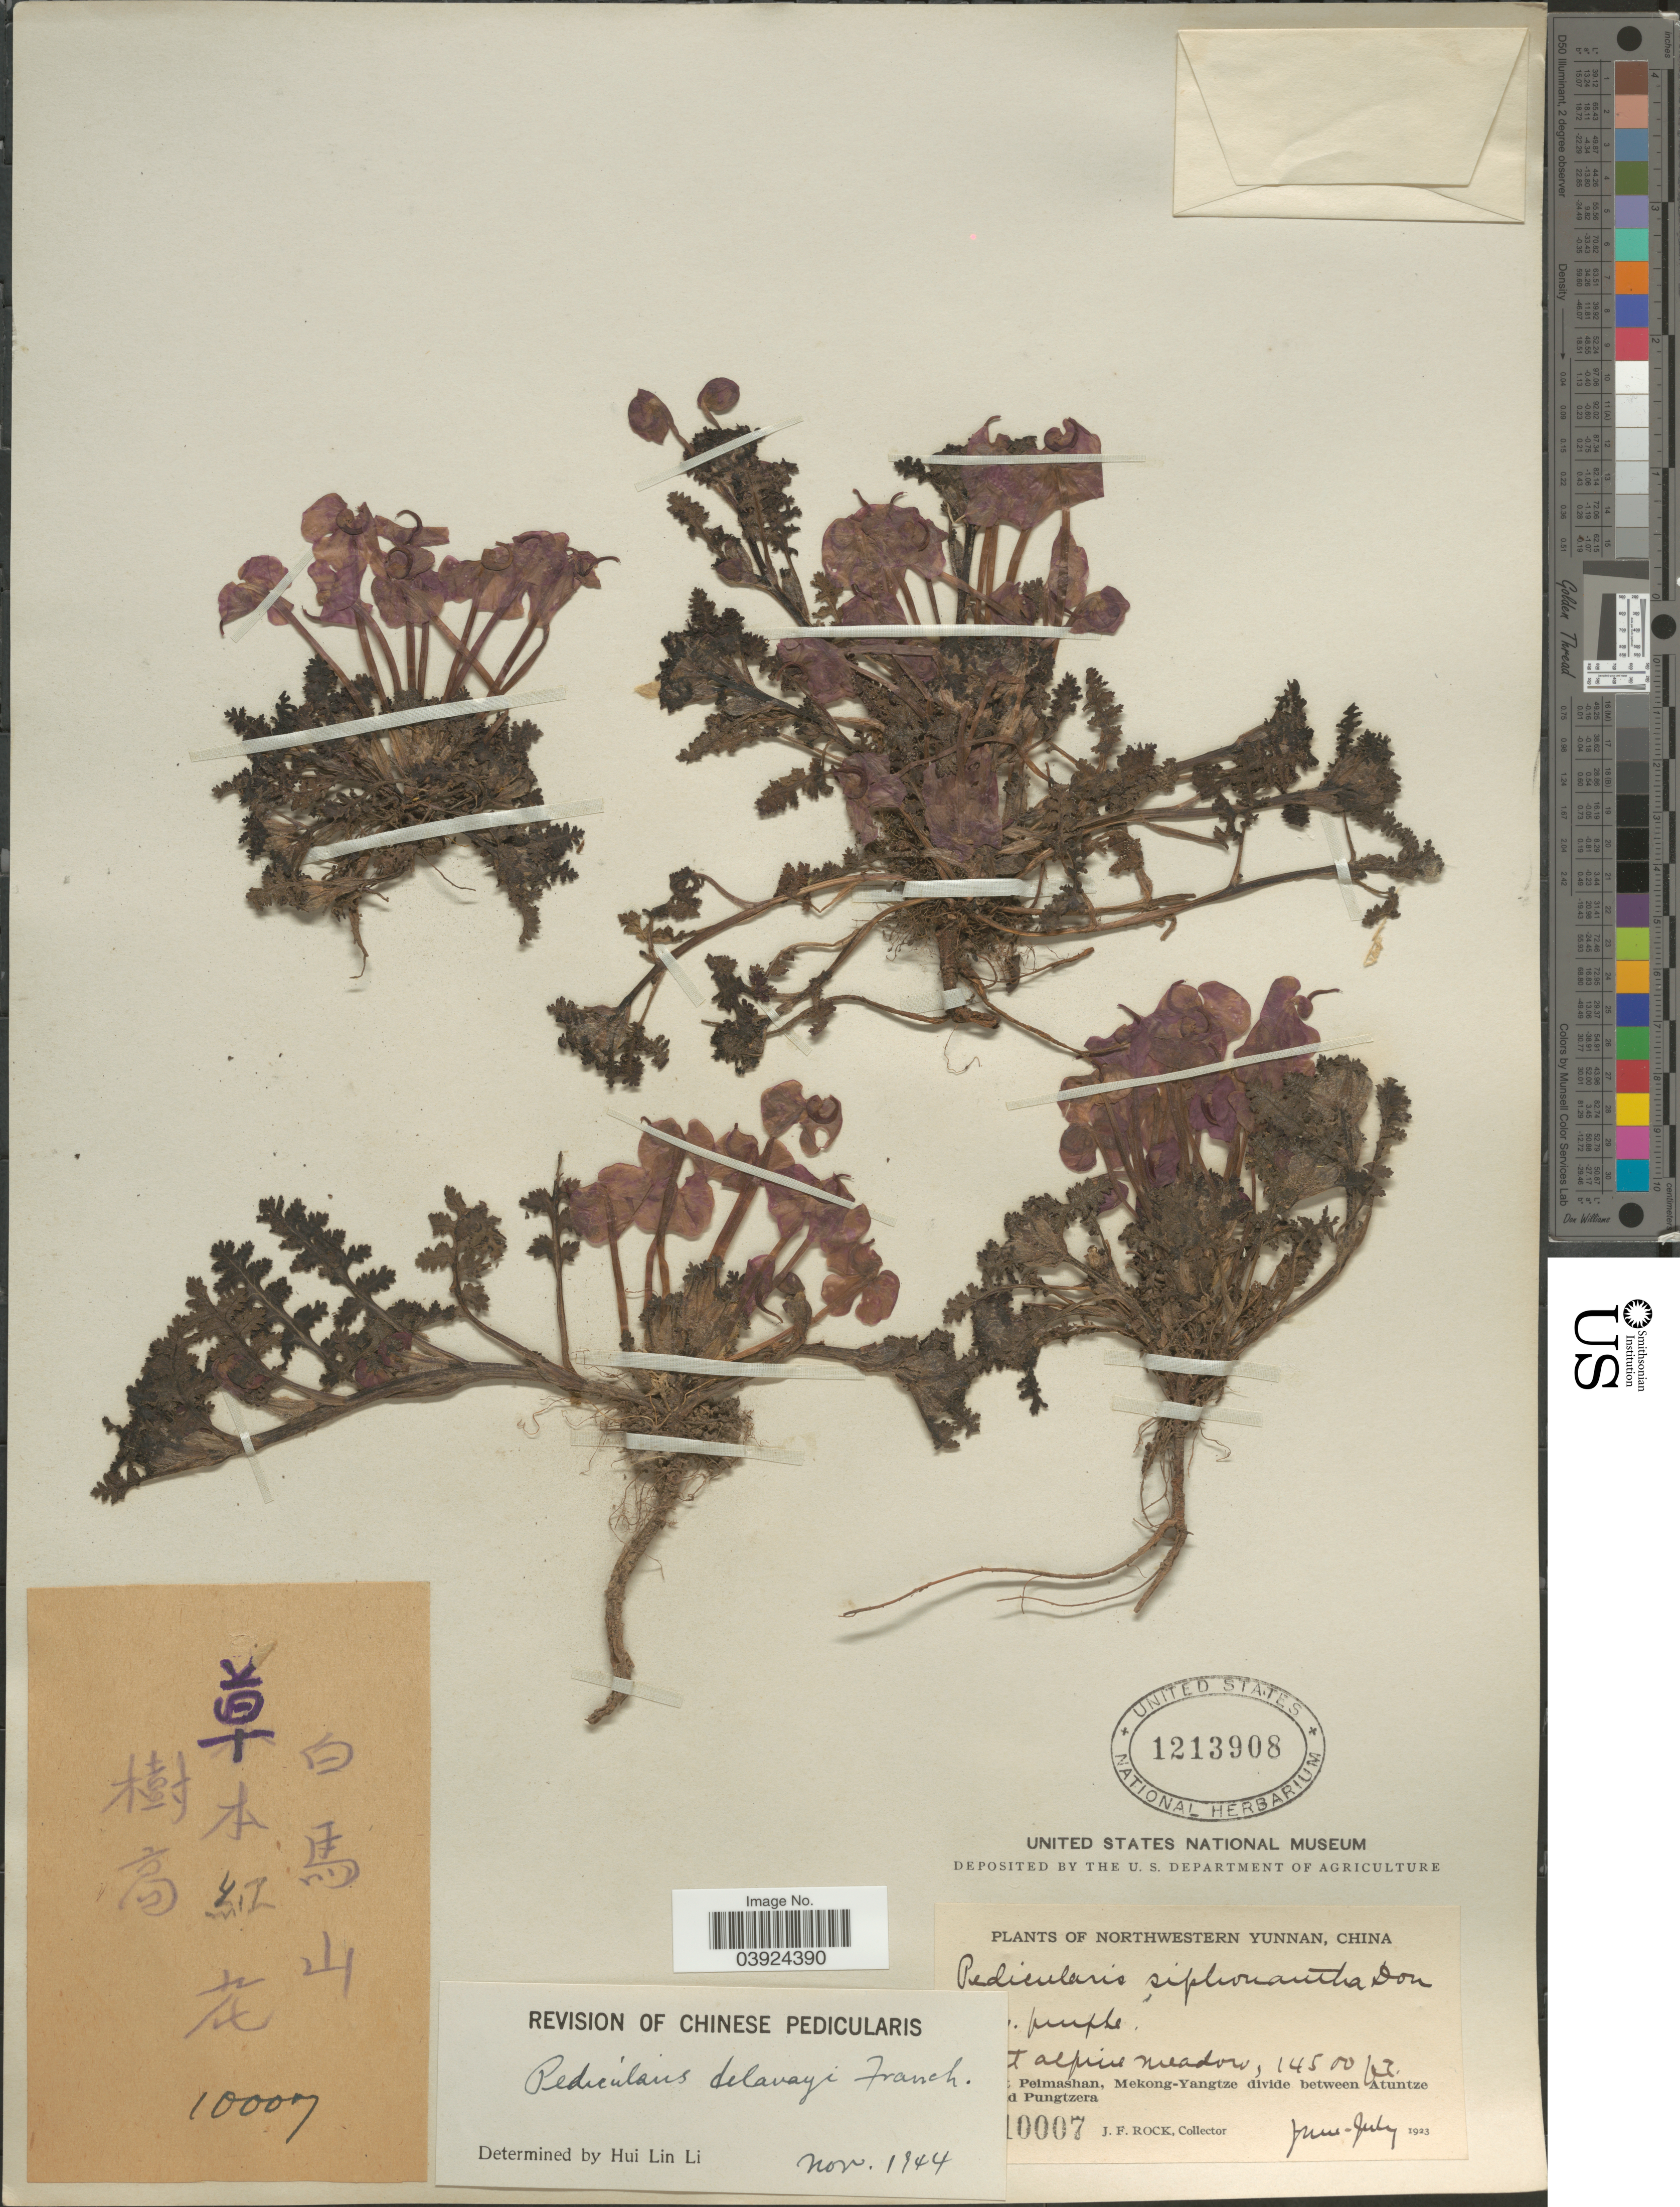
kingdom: Plantae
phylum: Tracheophyta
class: Magnoliopsida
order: Lamiales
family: Orobanchaceae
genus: Pedicularis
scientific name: Pedicularis delavayi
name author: Franch. ex Maxim.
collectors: J. Rock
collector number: !0007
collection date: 1923-06/1923-07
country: China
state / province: Yunnan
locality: Northwestern Yunnan. [illegible text] Peimashan, Mekong-Yangtze divide between Atuntze [illegible text]d Pungtzera.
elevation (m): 4420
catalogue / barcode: US 1213908